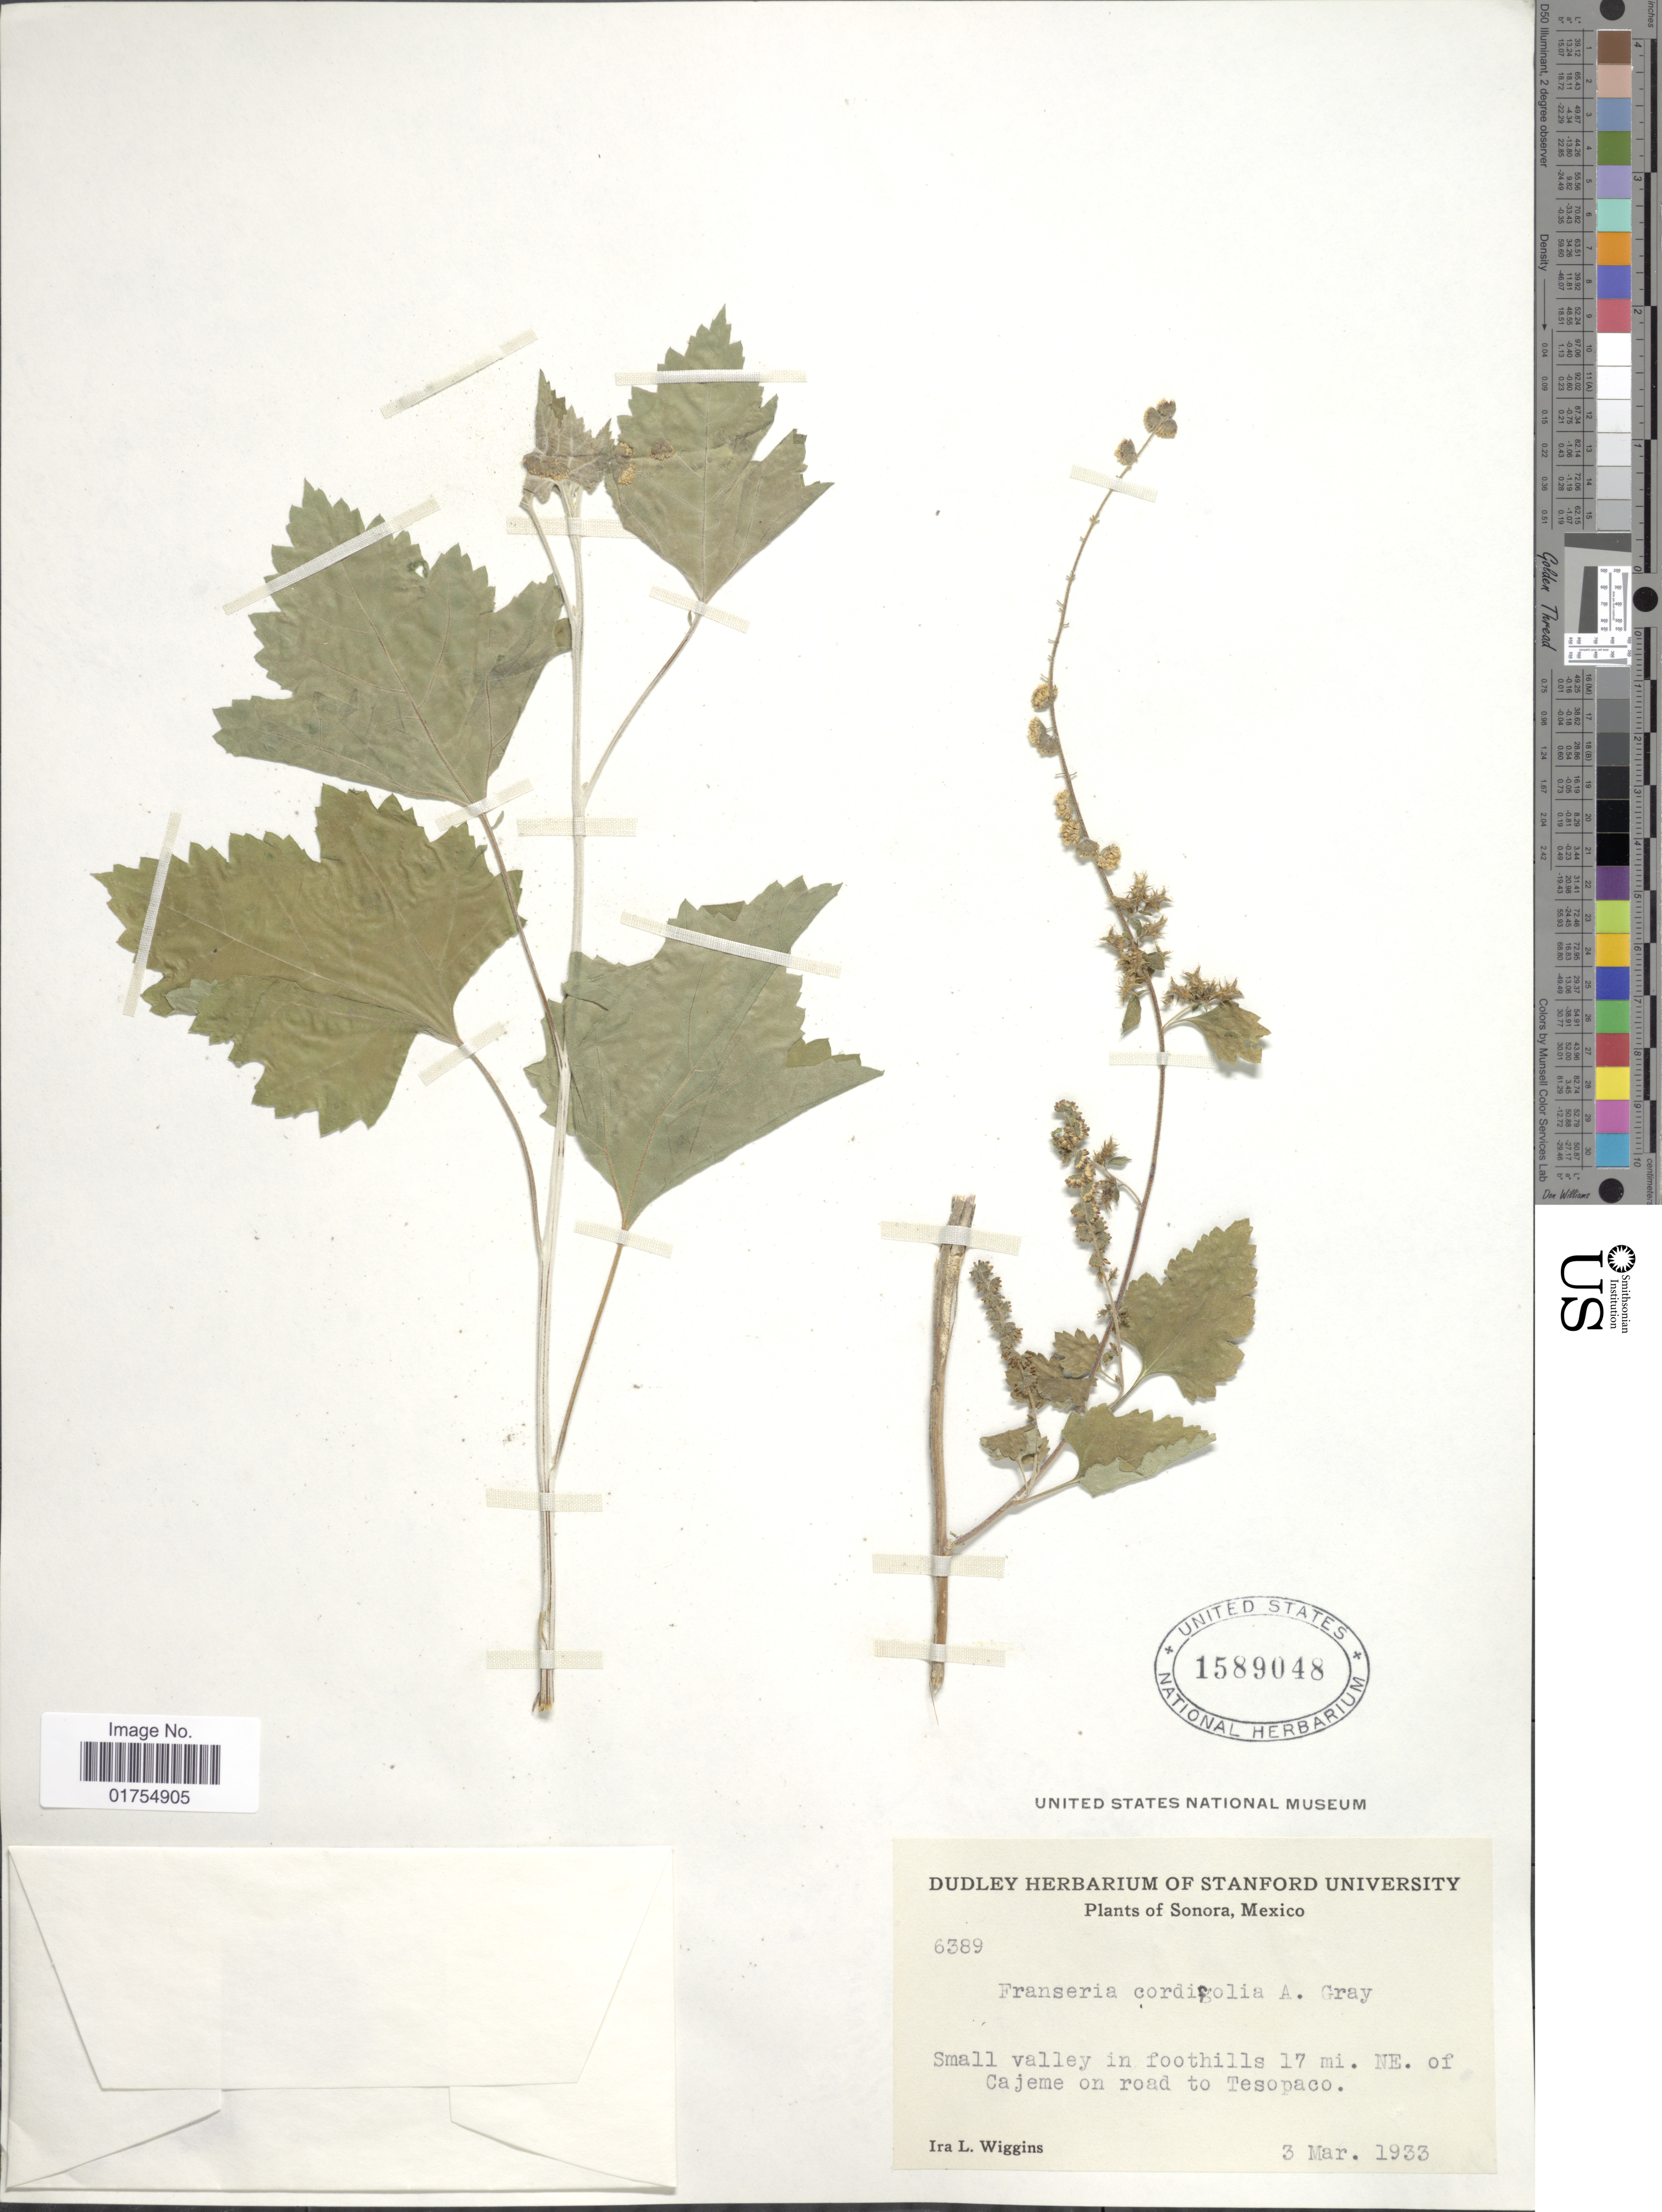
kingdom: Plantae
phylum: Tracheophyta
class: Magnoliopsida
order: Asterales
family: Asteraceae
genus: Franseria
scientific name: Franseria cordifolia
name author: A. Gray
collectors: I. L. Wiggins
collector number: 6389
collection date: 1933-03-03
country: Mexico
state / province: Sonora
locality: Small valley in foothills 17 mi. NE of Cajeme on road to Tesopaco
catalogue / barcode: US 1589048